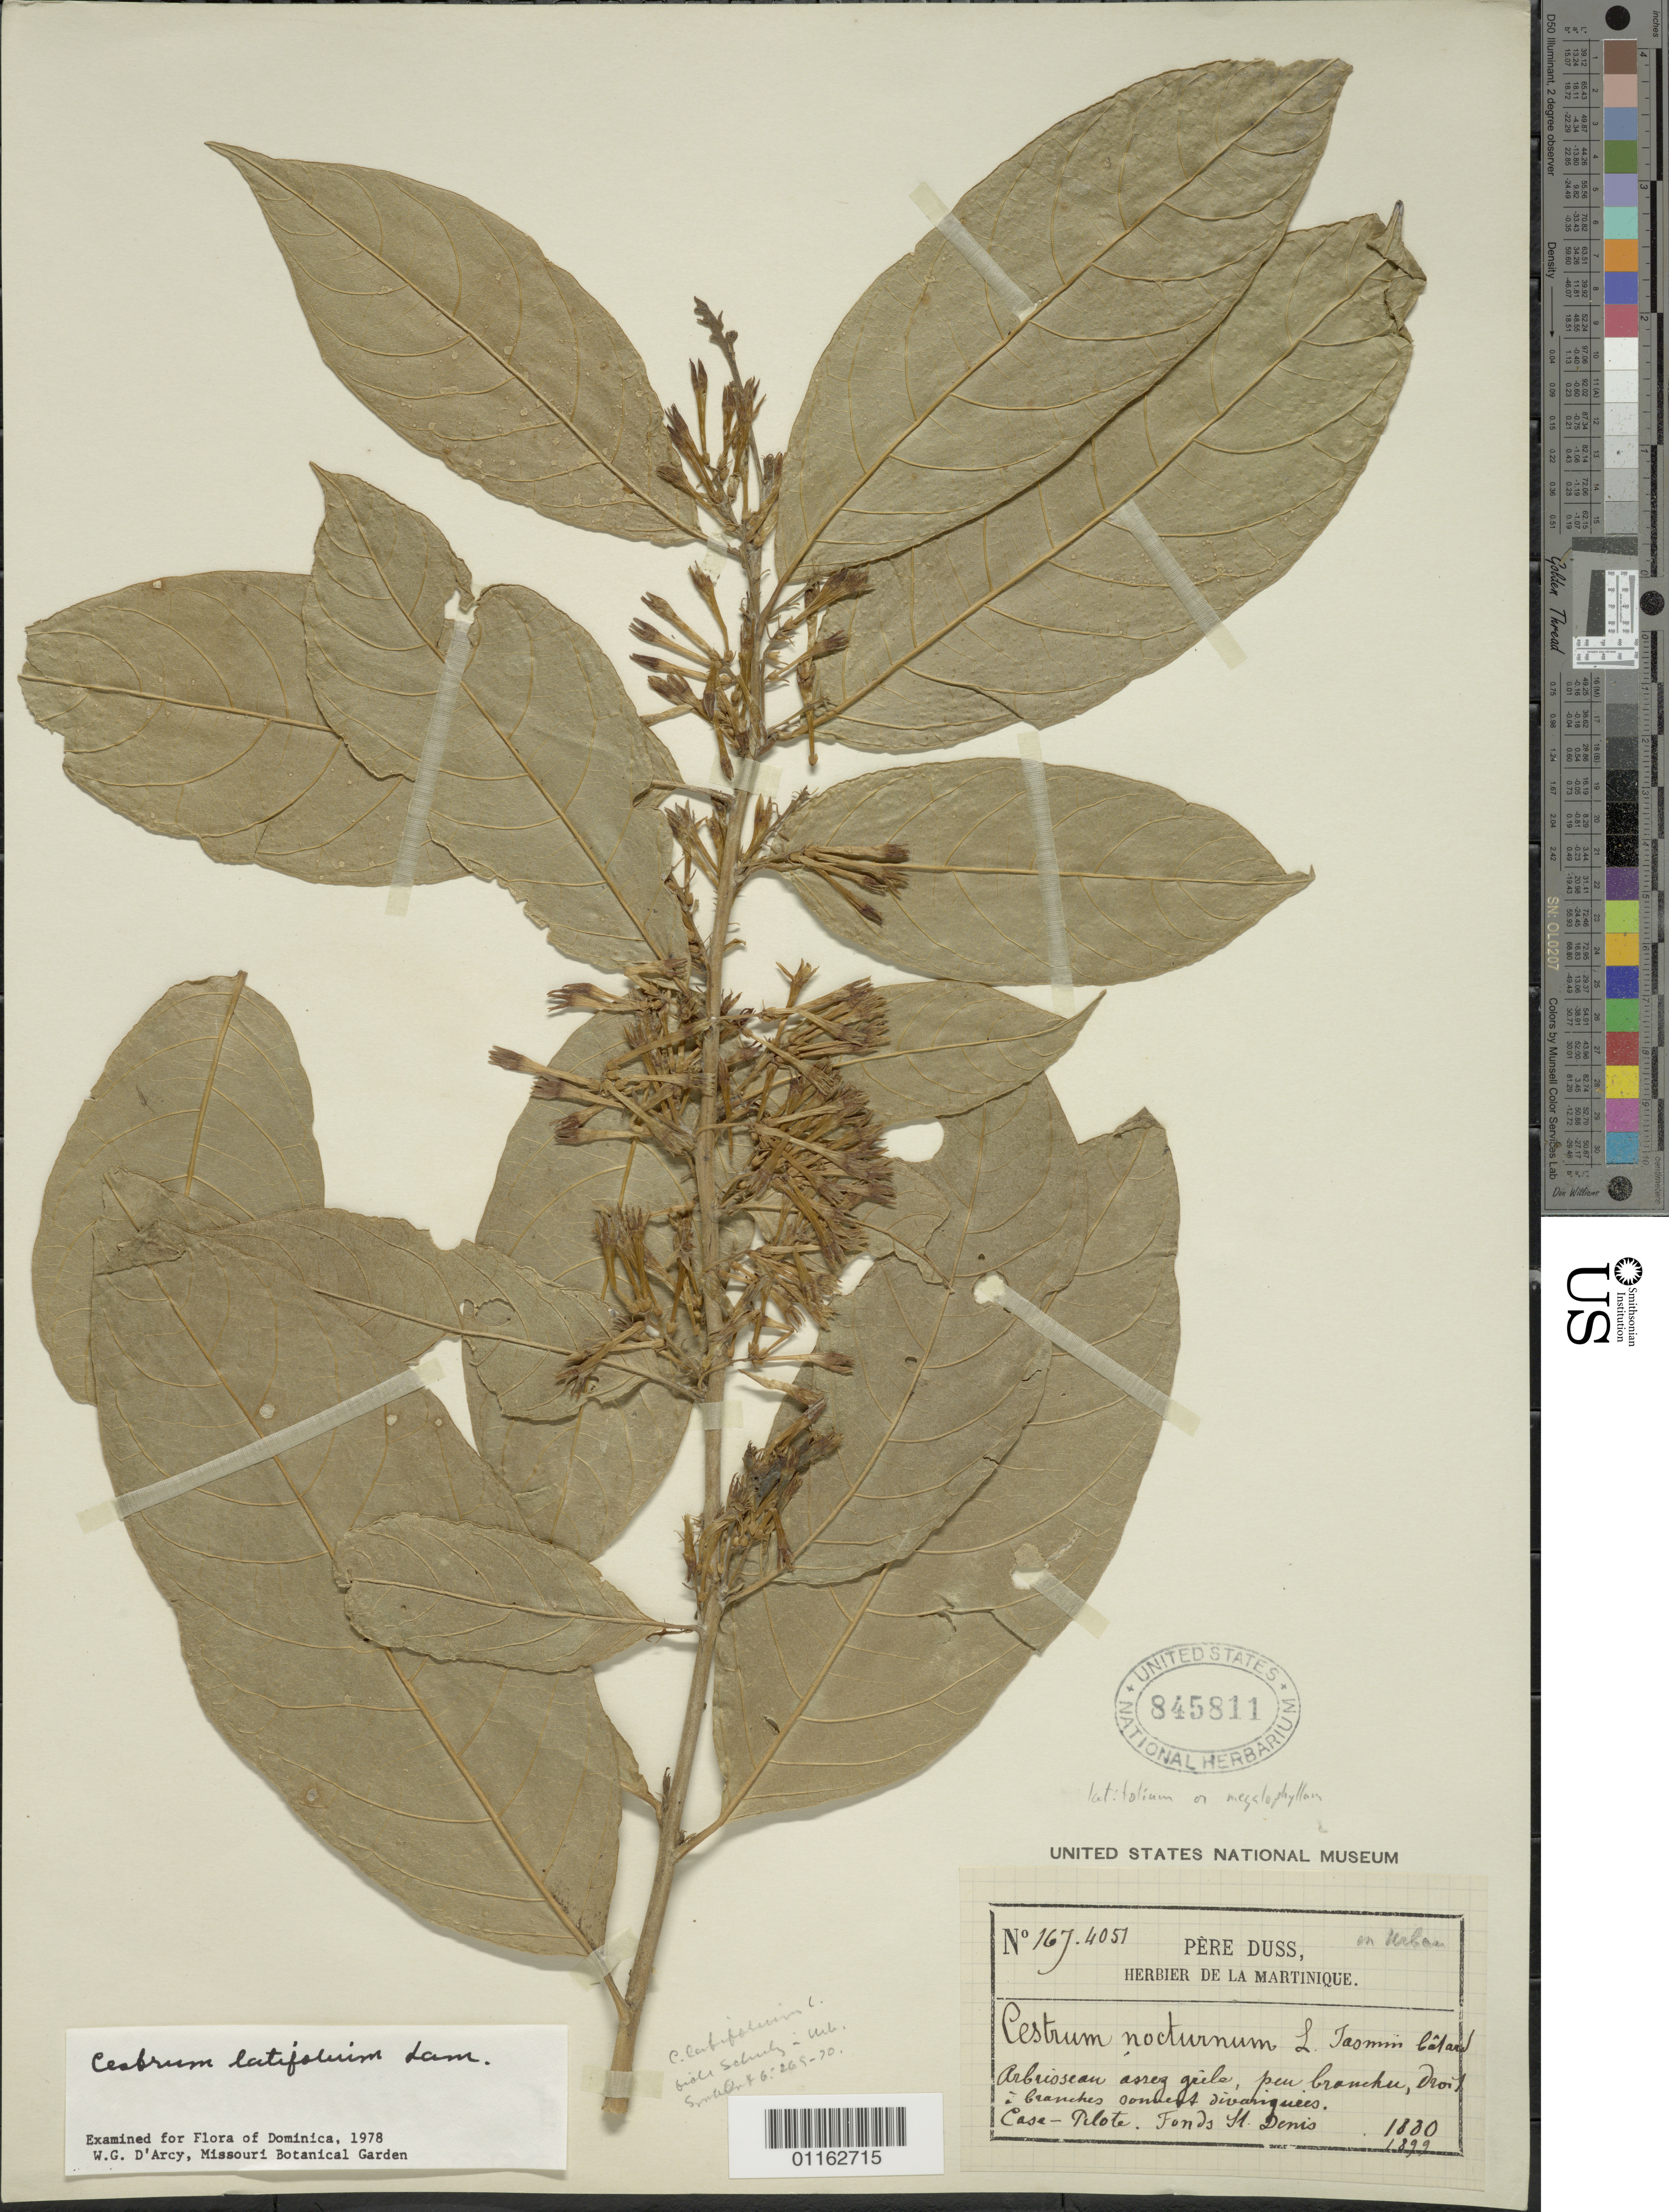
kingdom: Plantae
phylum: Tracheophyta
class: Magnoliopsida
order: Solanales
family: Solanaceae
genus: Cestrum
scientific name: Cestrum latifolium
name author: Lam.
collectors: Père Duss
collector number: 167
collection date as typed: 1880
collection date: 1880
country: Martinique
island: Martinique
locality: Case-Pilote; Fonds Ft. Denis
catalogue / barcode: US 845811